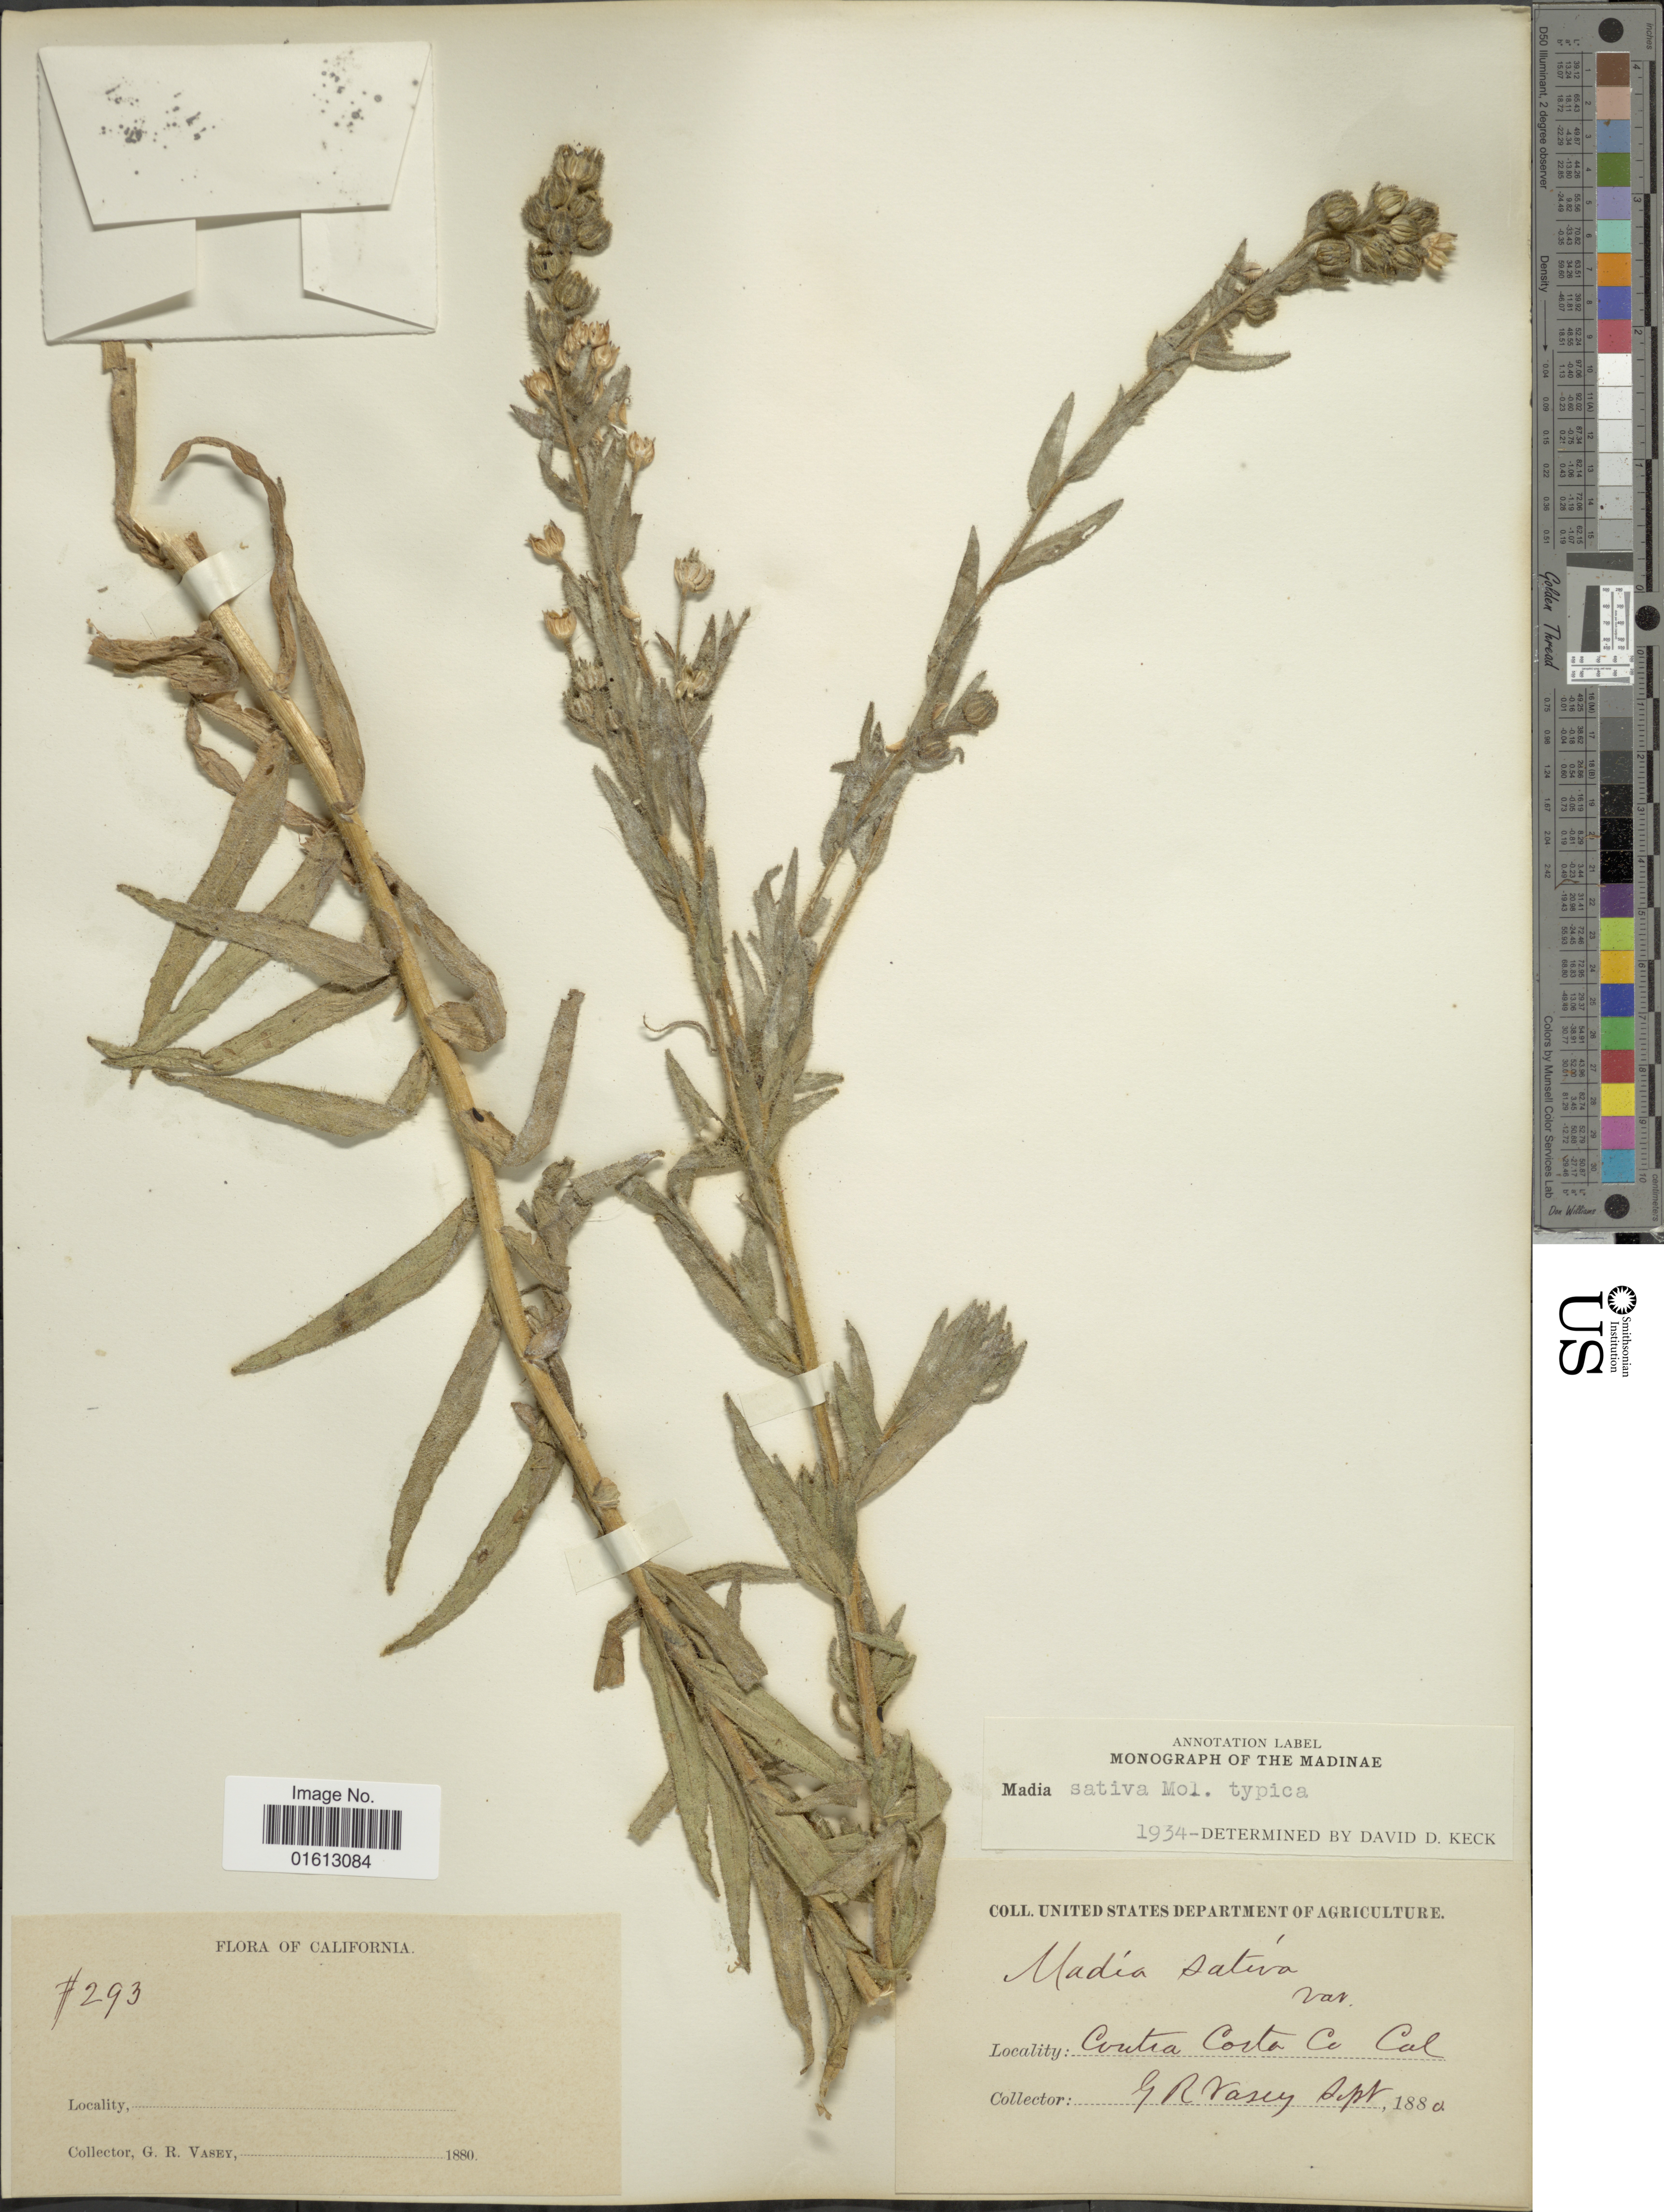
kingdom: Plantae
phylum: Tracheophyta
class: Magnoliopsida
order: Asterales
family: Asteraceae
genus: Madia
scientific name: Madia sativa subsp. sativa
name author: Molina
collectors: G. R. Vasey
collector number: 293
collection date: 1880-09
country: United States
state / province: California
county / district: Contra Costa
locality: California, Contra Costa Co.